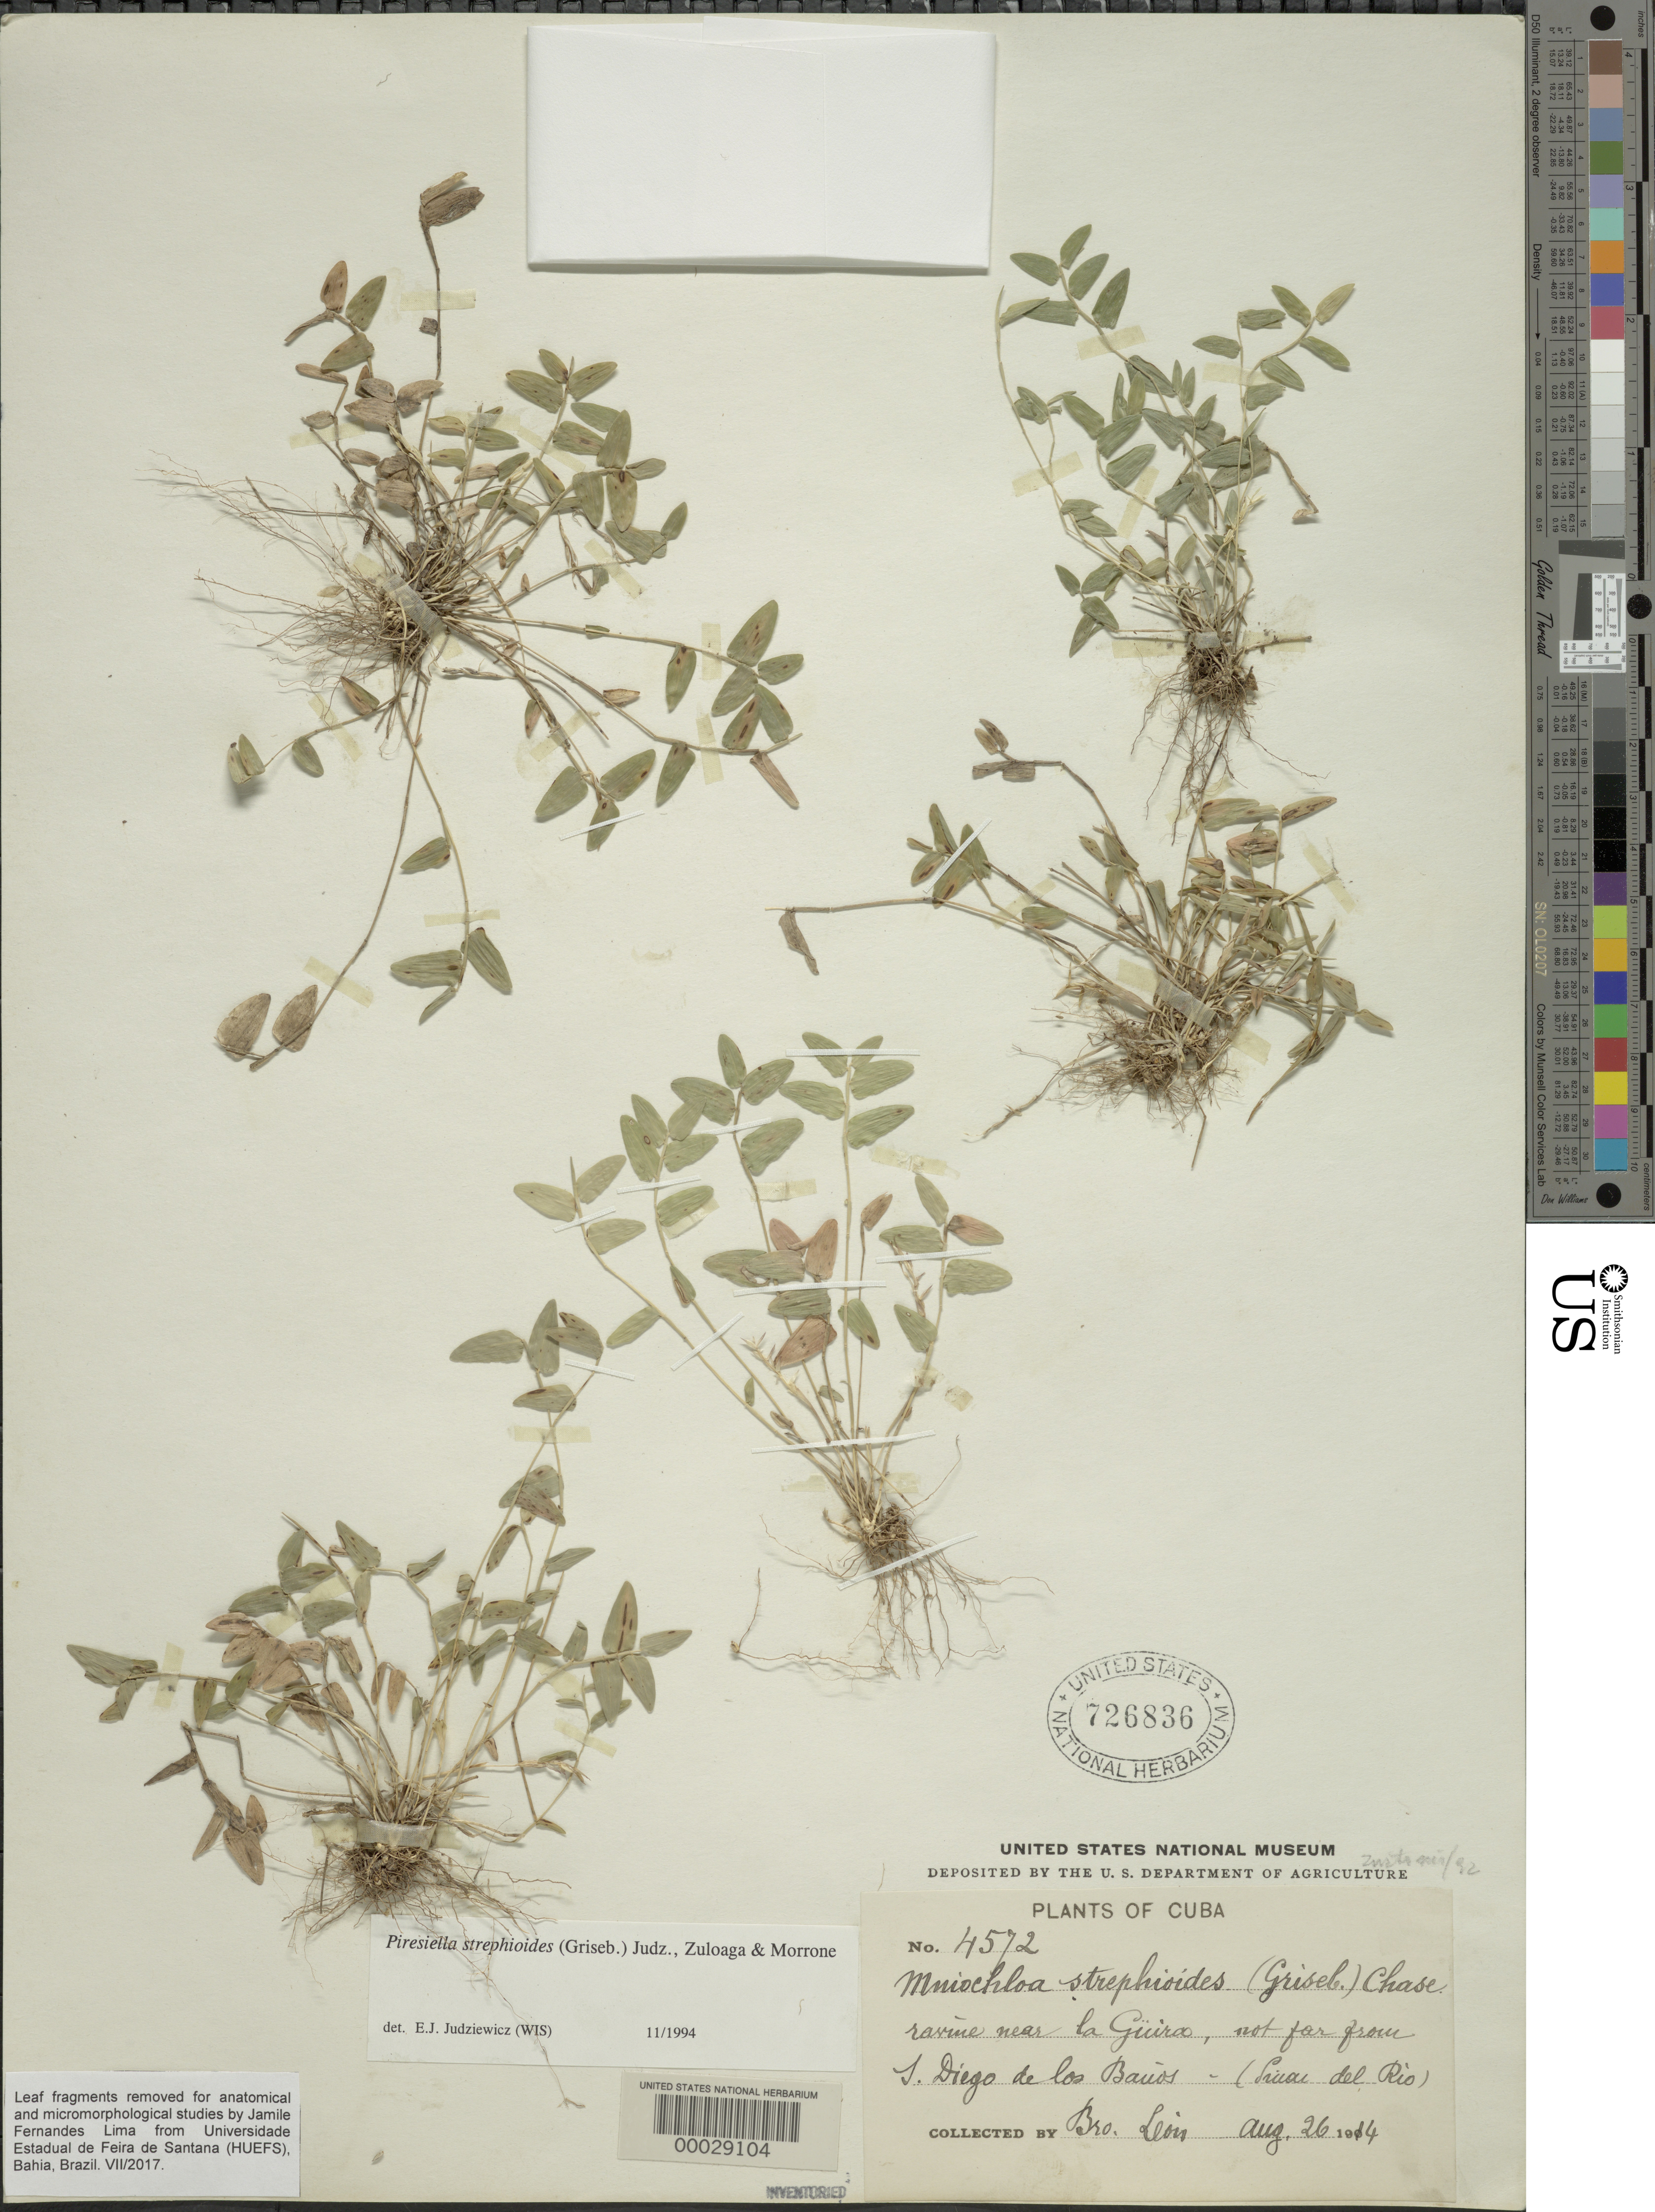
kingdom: Plantae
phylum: Tracheophyta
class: Liliopsida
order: Poales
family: Poaceae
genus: Piresiella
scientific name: Piresiella strephioides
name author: (Griseb.) Judz.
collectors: Bro. León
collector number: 4572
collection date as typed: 26 Aug 1914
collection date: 1914-08-26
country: Cuba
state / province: Pinar del Río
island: Greater Antilles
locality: S. diego de los barios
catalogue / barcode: US 726836